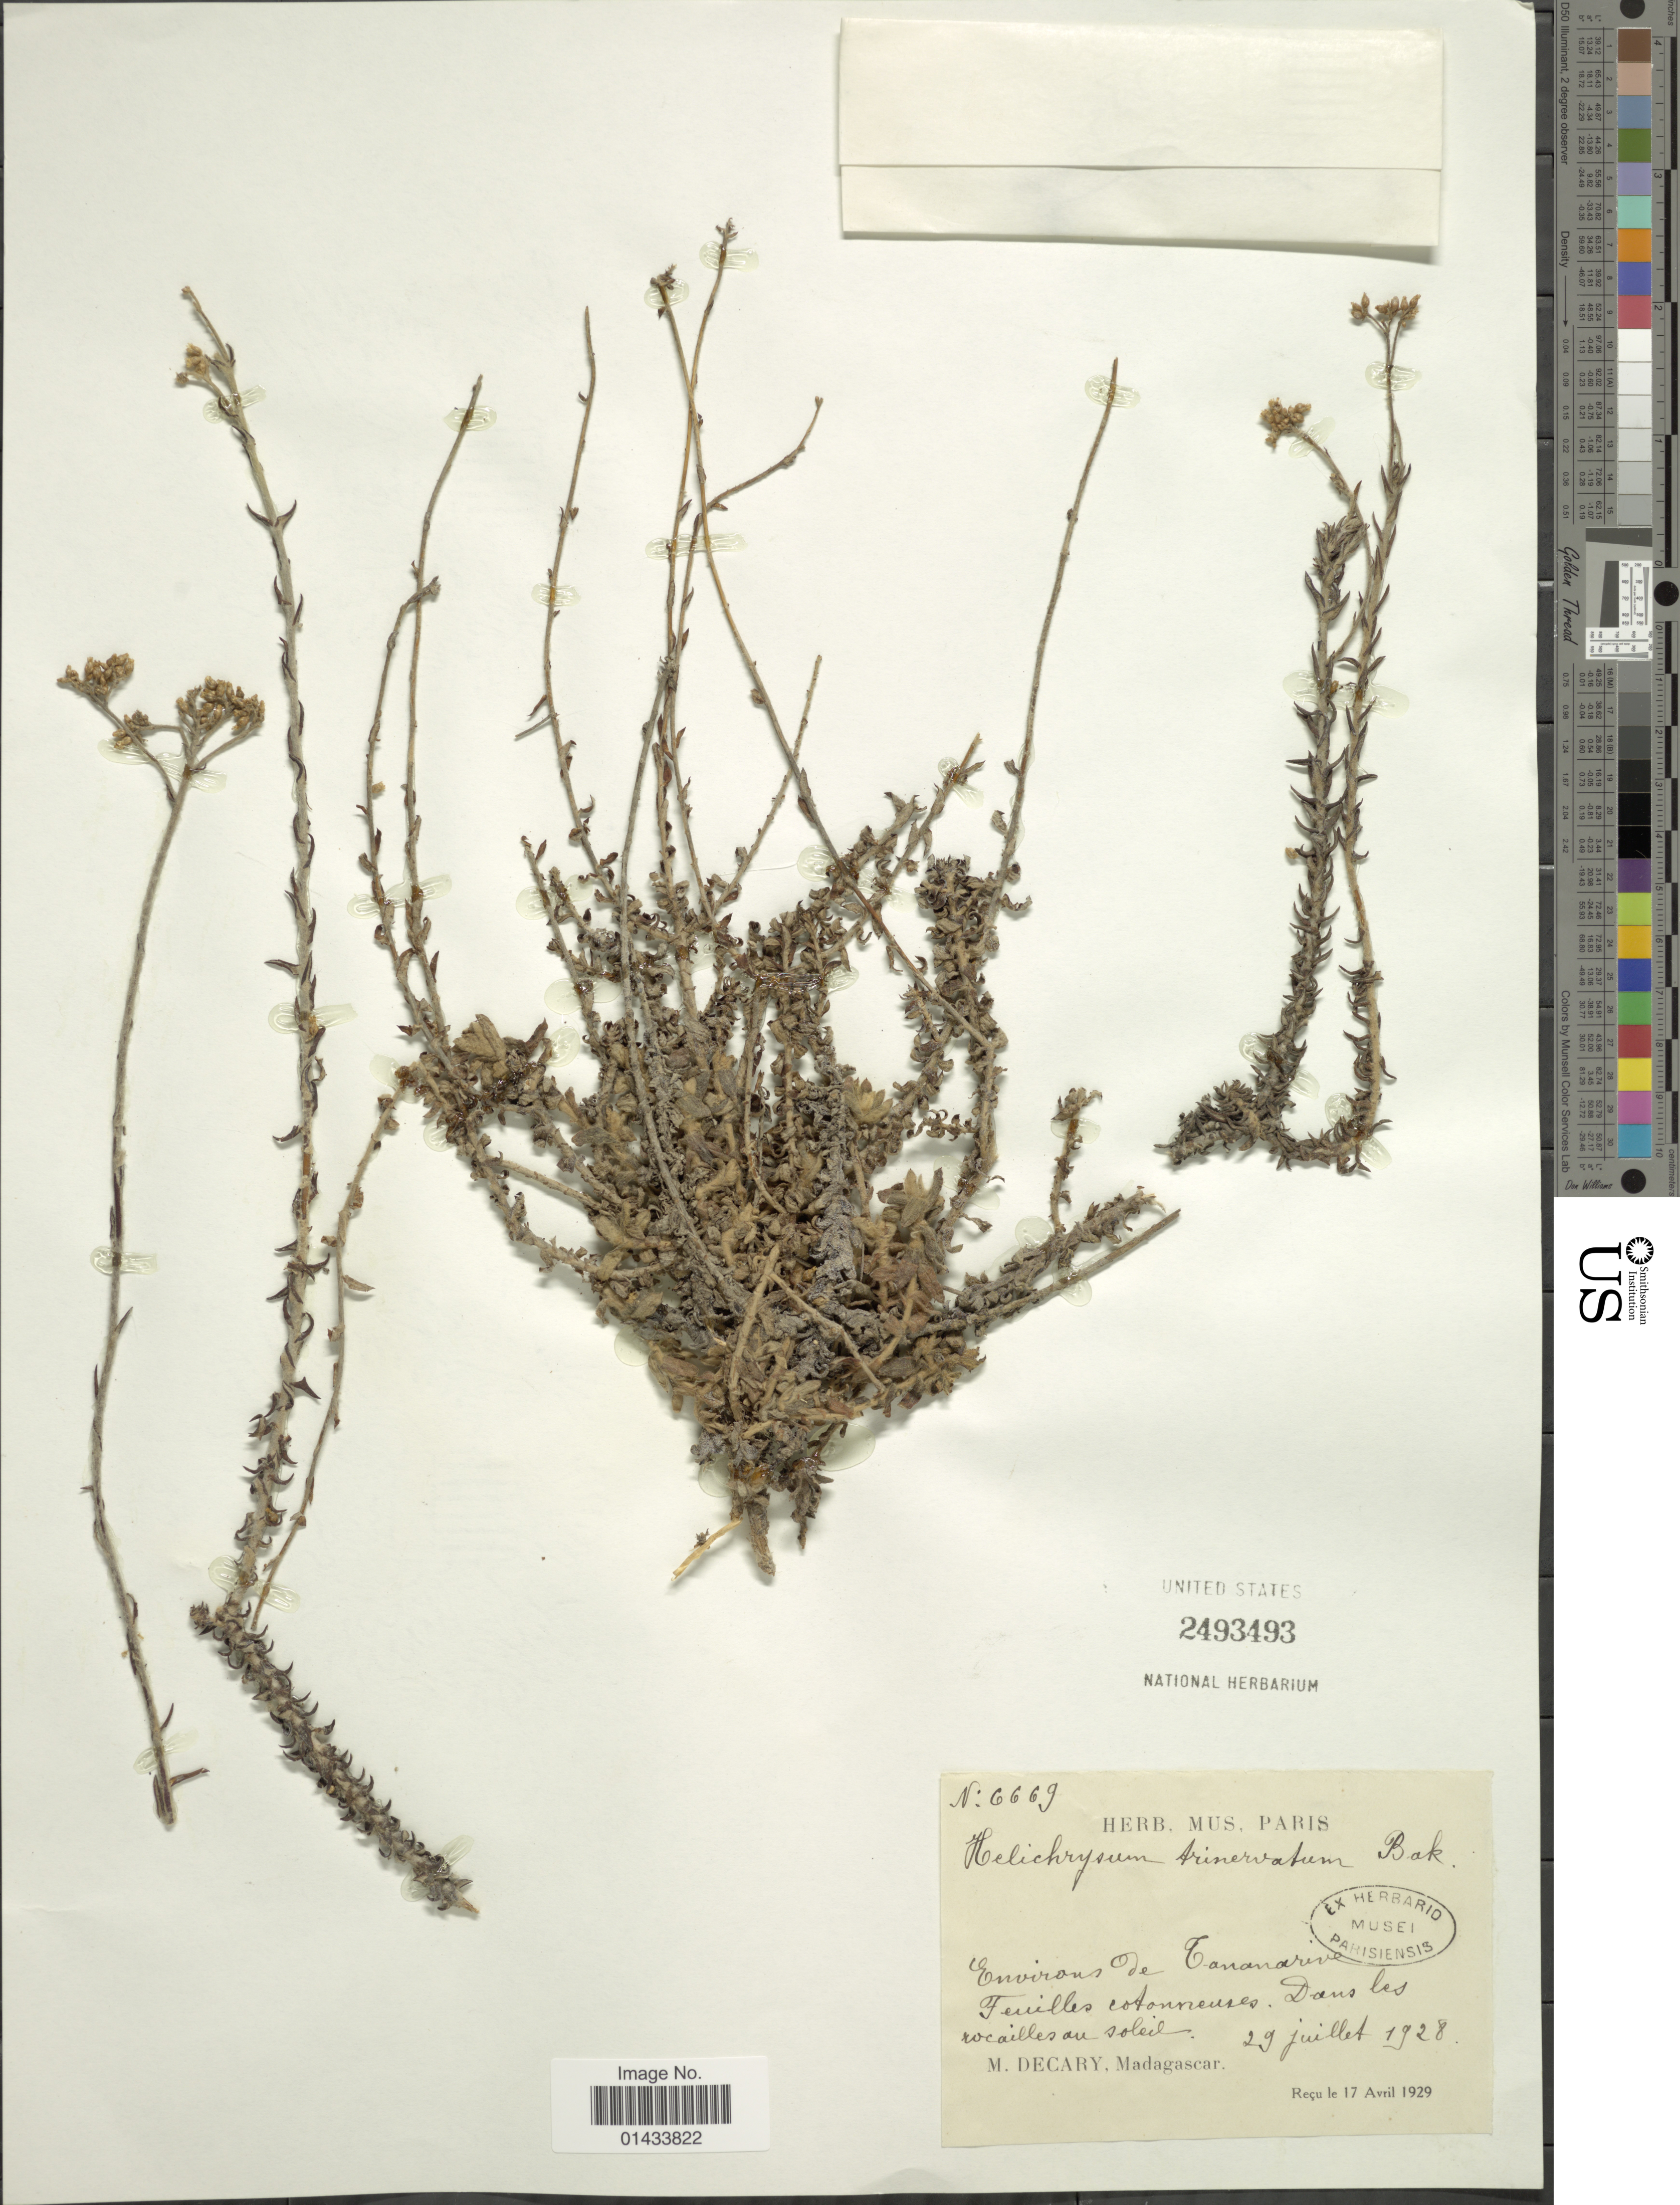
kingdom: Plantae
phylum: Tracheophyta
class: Magnoliopsida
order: Asterales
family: Asteraceae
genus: Helichrysum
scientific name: Helichrysum trinervatum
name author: Baker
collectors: R. Decary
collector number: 6669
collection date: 1928-07-29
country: Madagascar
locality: Environs de Cananarive, Fueilles contonneuses, Dans les rocailles au soleil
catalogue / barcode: US 2493493